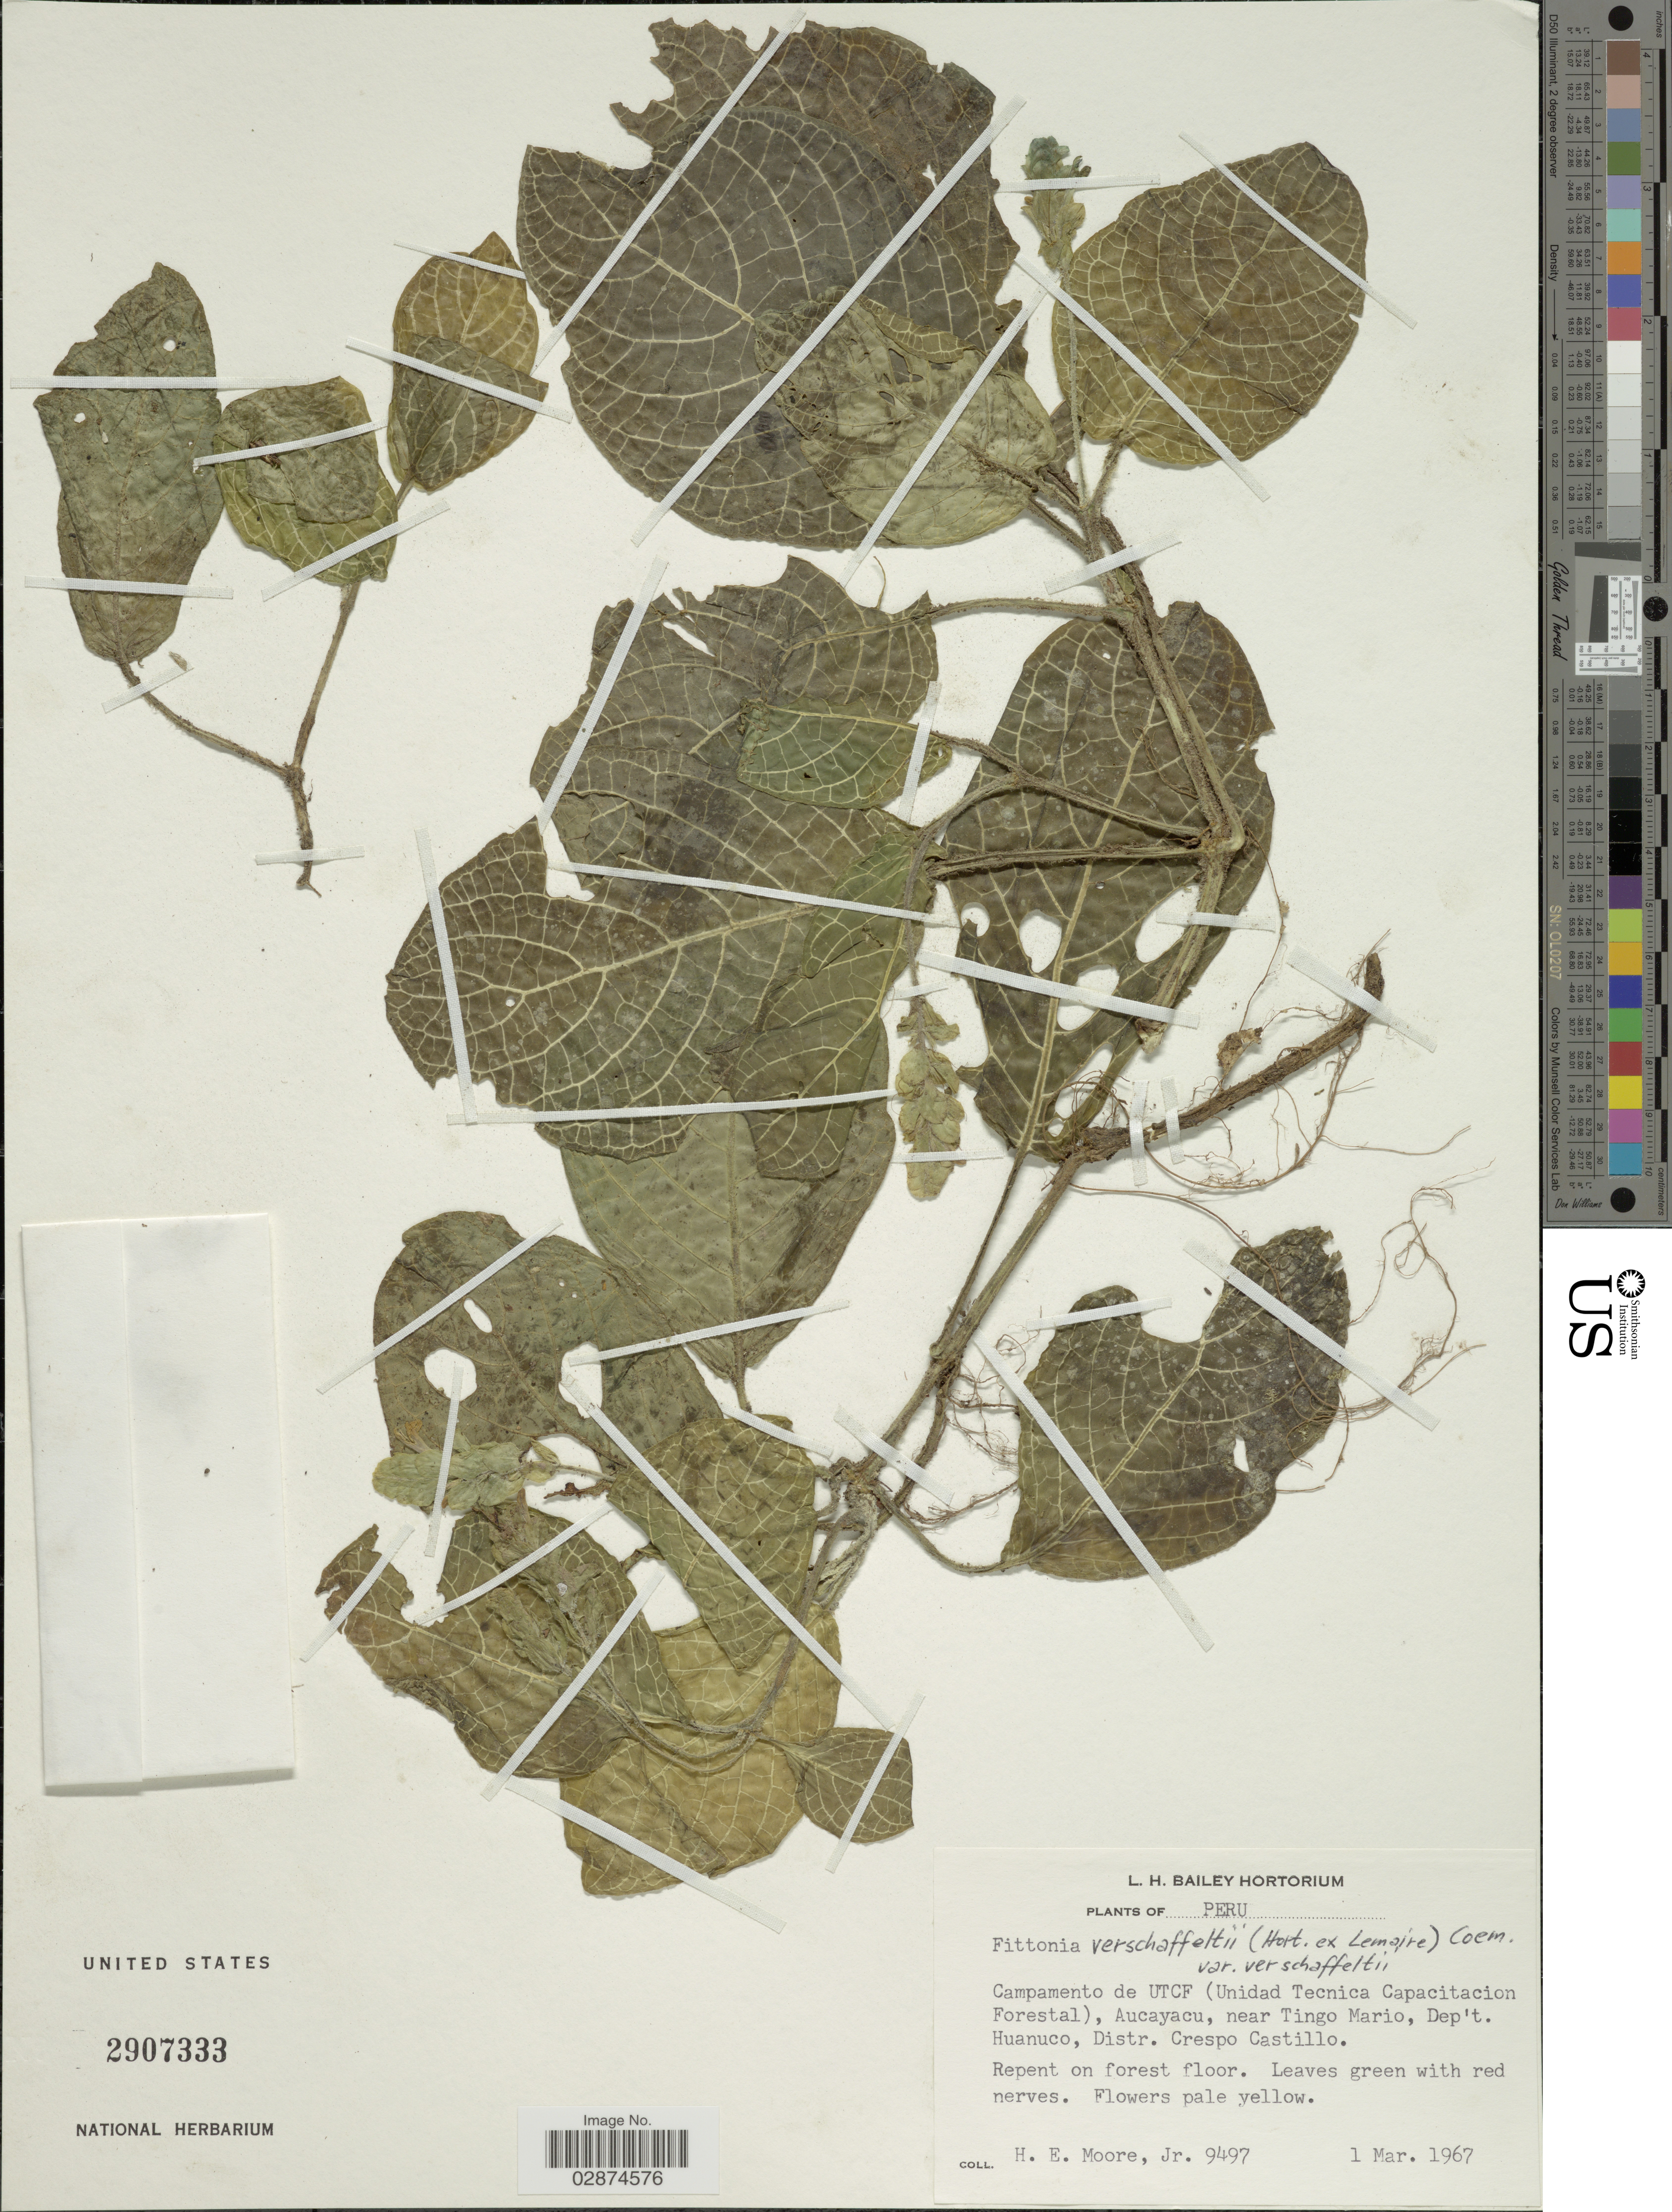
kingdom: Plantae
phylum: Tracheophyta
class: Magnoliopsida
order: Lamiales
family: Acanthaceae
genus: Fittonia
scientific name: Fittonia albivenis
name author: (Lindl. ex Veitch) Brummitt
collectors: H. Moore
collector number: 9497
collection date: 1967-03-01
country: Peru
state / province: Huánuco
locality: Campamento de UTCF (Unidad Tecnica Capacitacion Forestal), Aucayacu, near Tingo Mario, Dep't. Huanuco, Distr. Crespo Castillo.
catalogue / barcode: US 2907333